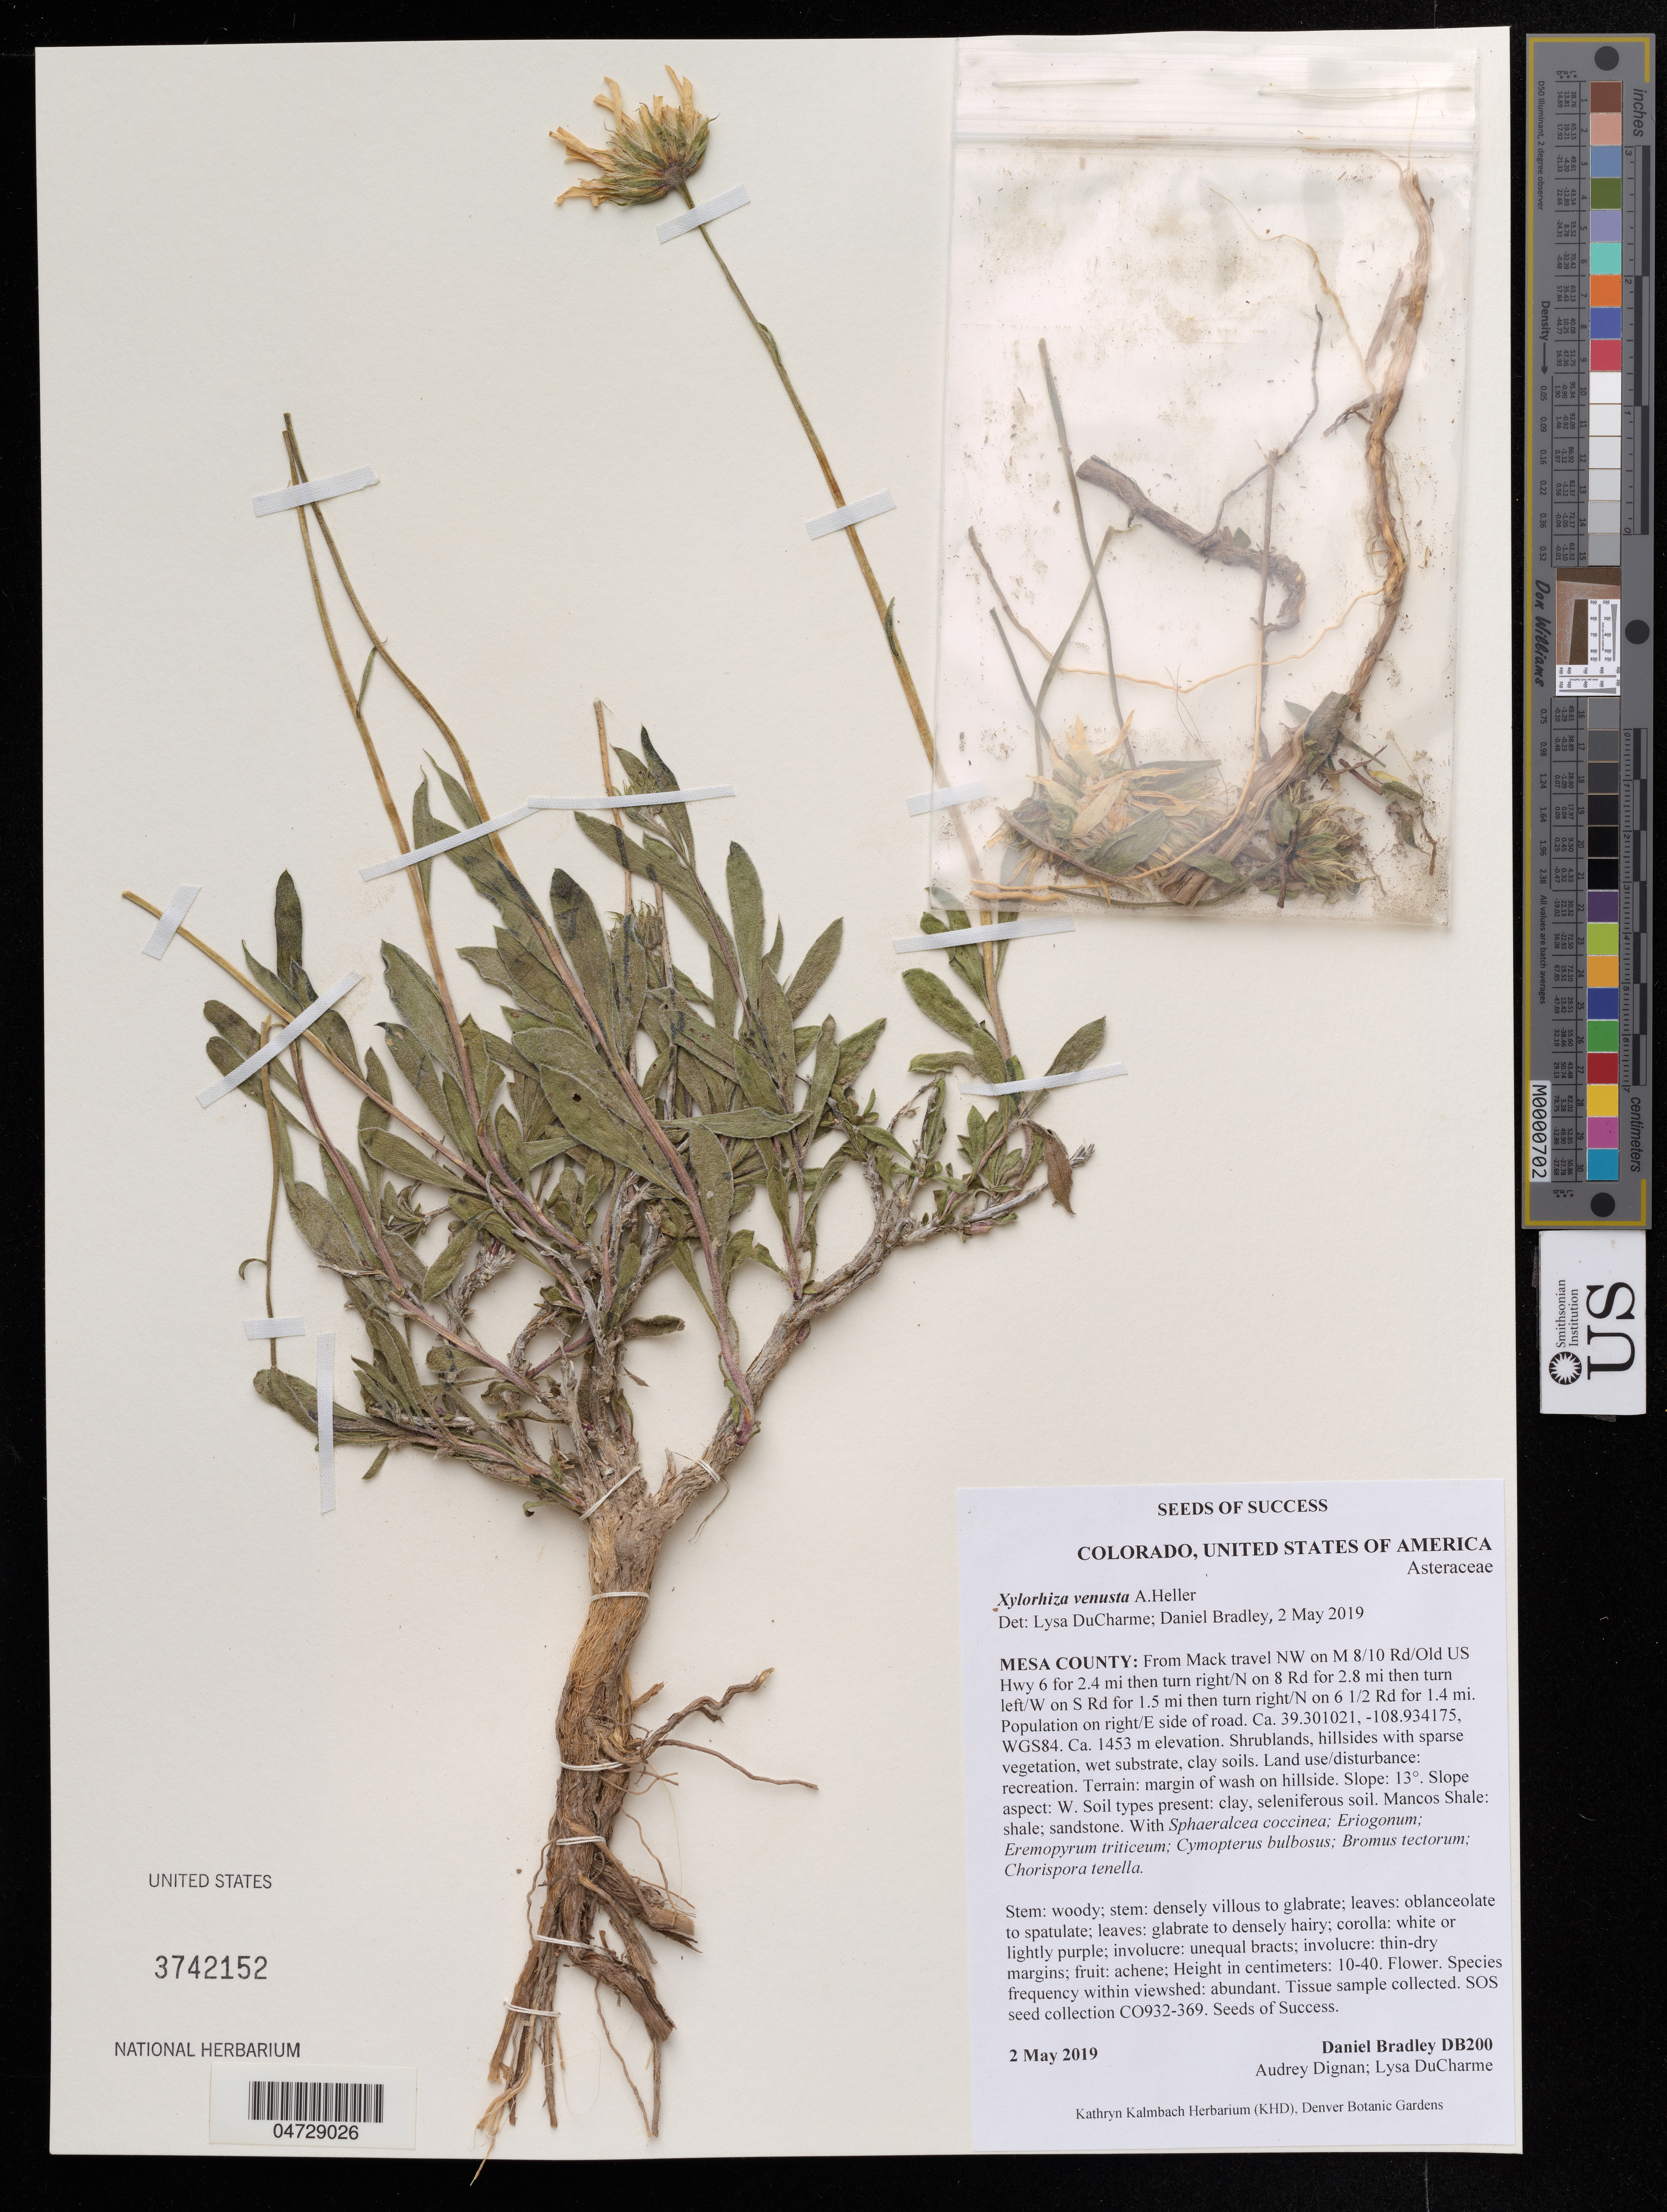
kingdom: Plantae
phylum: Tracheophyta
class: Magnoliopsida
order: Asterales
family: Asteraceae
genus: Xylorhiza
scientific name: Xylorhiza venusta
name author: (M.E. Jones) A. Heller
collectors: D. Bradley, A. Dignan & L. DuCharme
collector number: DB200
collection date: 2019-05-02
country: United States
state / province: Colorado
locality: Mesa County: From Mack travel NW on M 8/10 Rd/Old US Hwy 6 for 2.4 mi then turn right/N on 8 Rd for 2.8 mi then turn left/W on S Rd for 1.5 mi then turn right/N on 6 1/2 Rd for 1.4 mi.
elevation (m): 1453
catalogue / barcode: US 3742152